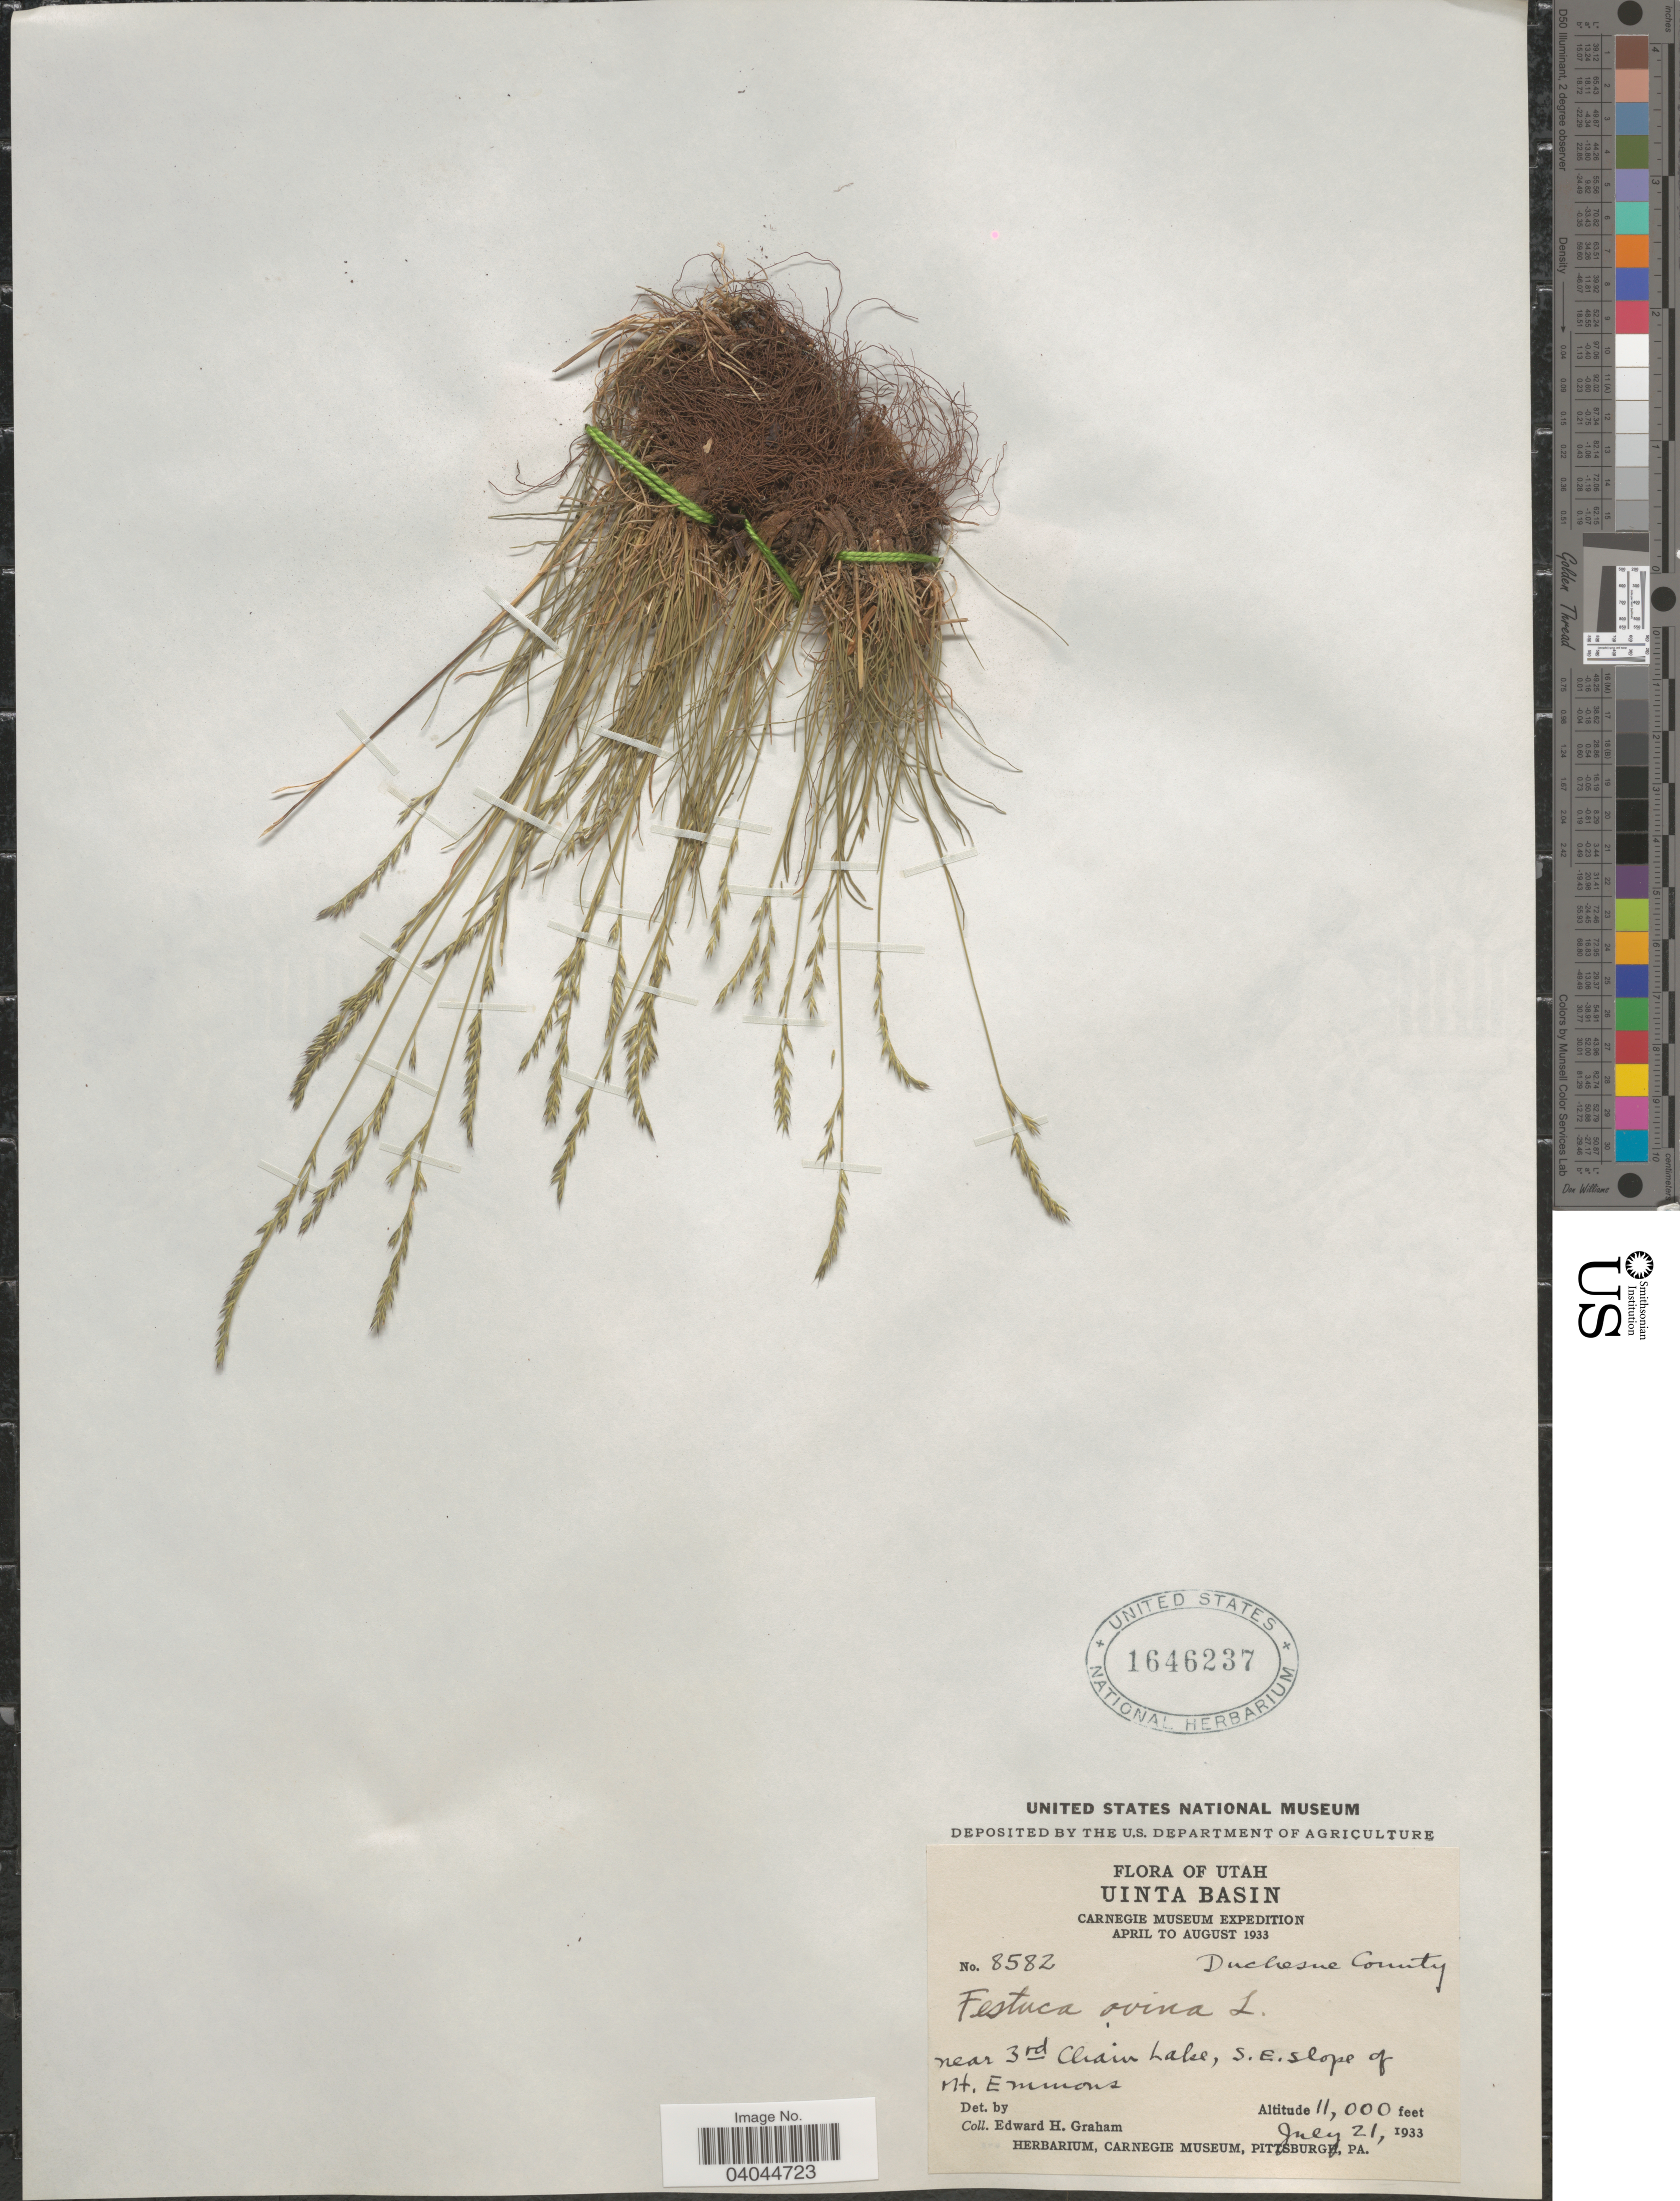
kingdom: Plantae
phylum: Tracheophyta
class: Liliopsida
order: Poales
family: Poaceae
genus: Festuca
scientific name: Festuca ovina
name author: L.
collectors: E. H. Graham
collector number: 8582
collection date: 1933-07-21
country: United States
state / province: Utah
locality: Uinta Basin. Duchesne County. Near 3rd Chain Lake, S.E. slope of Mt. Emmons.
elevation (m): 3353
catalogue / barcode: US 1646237